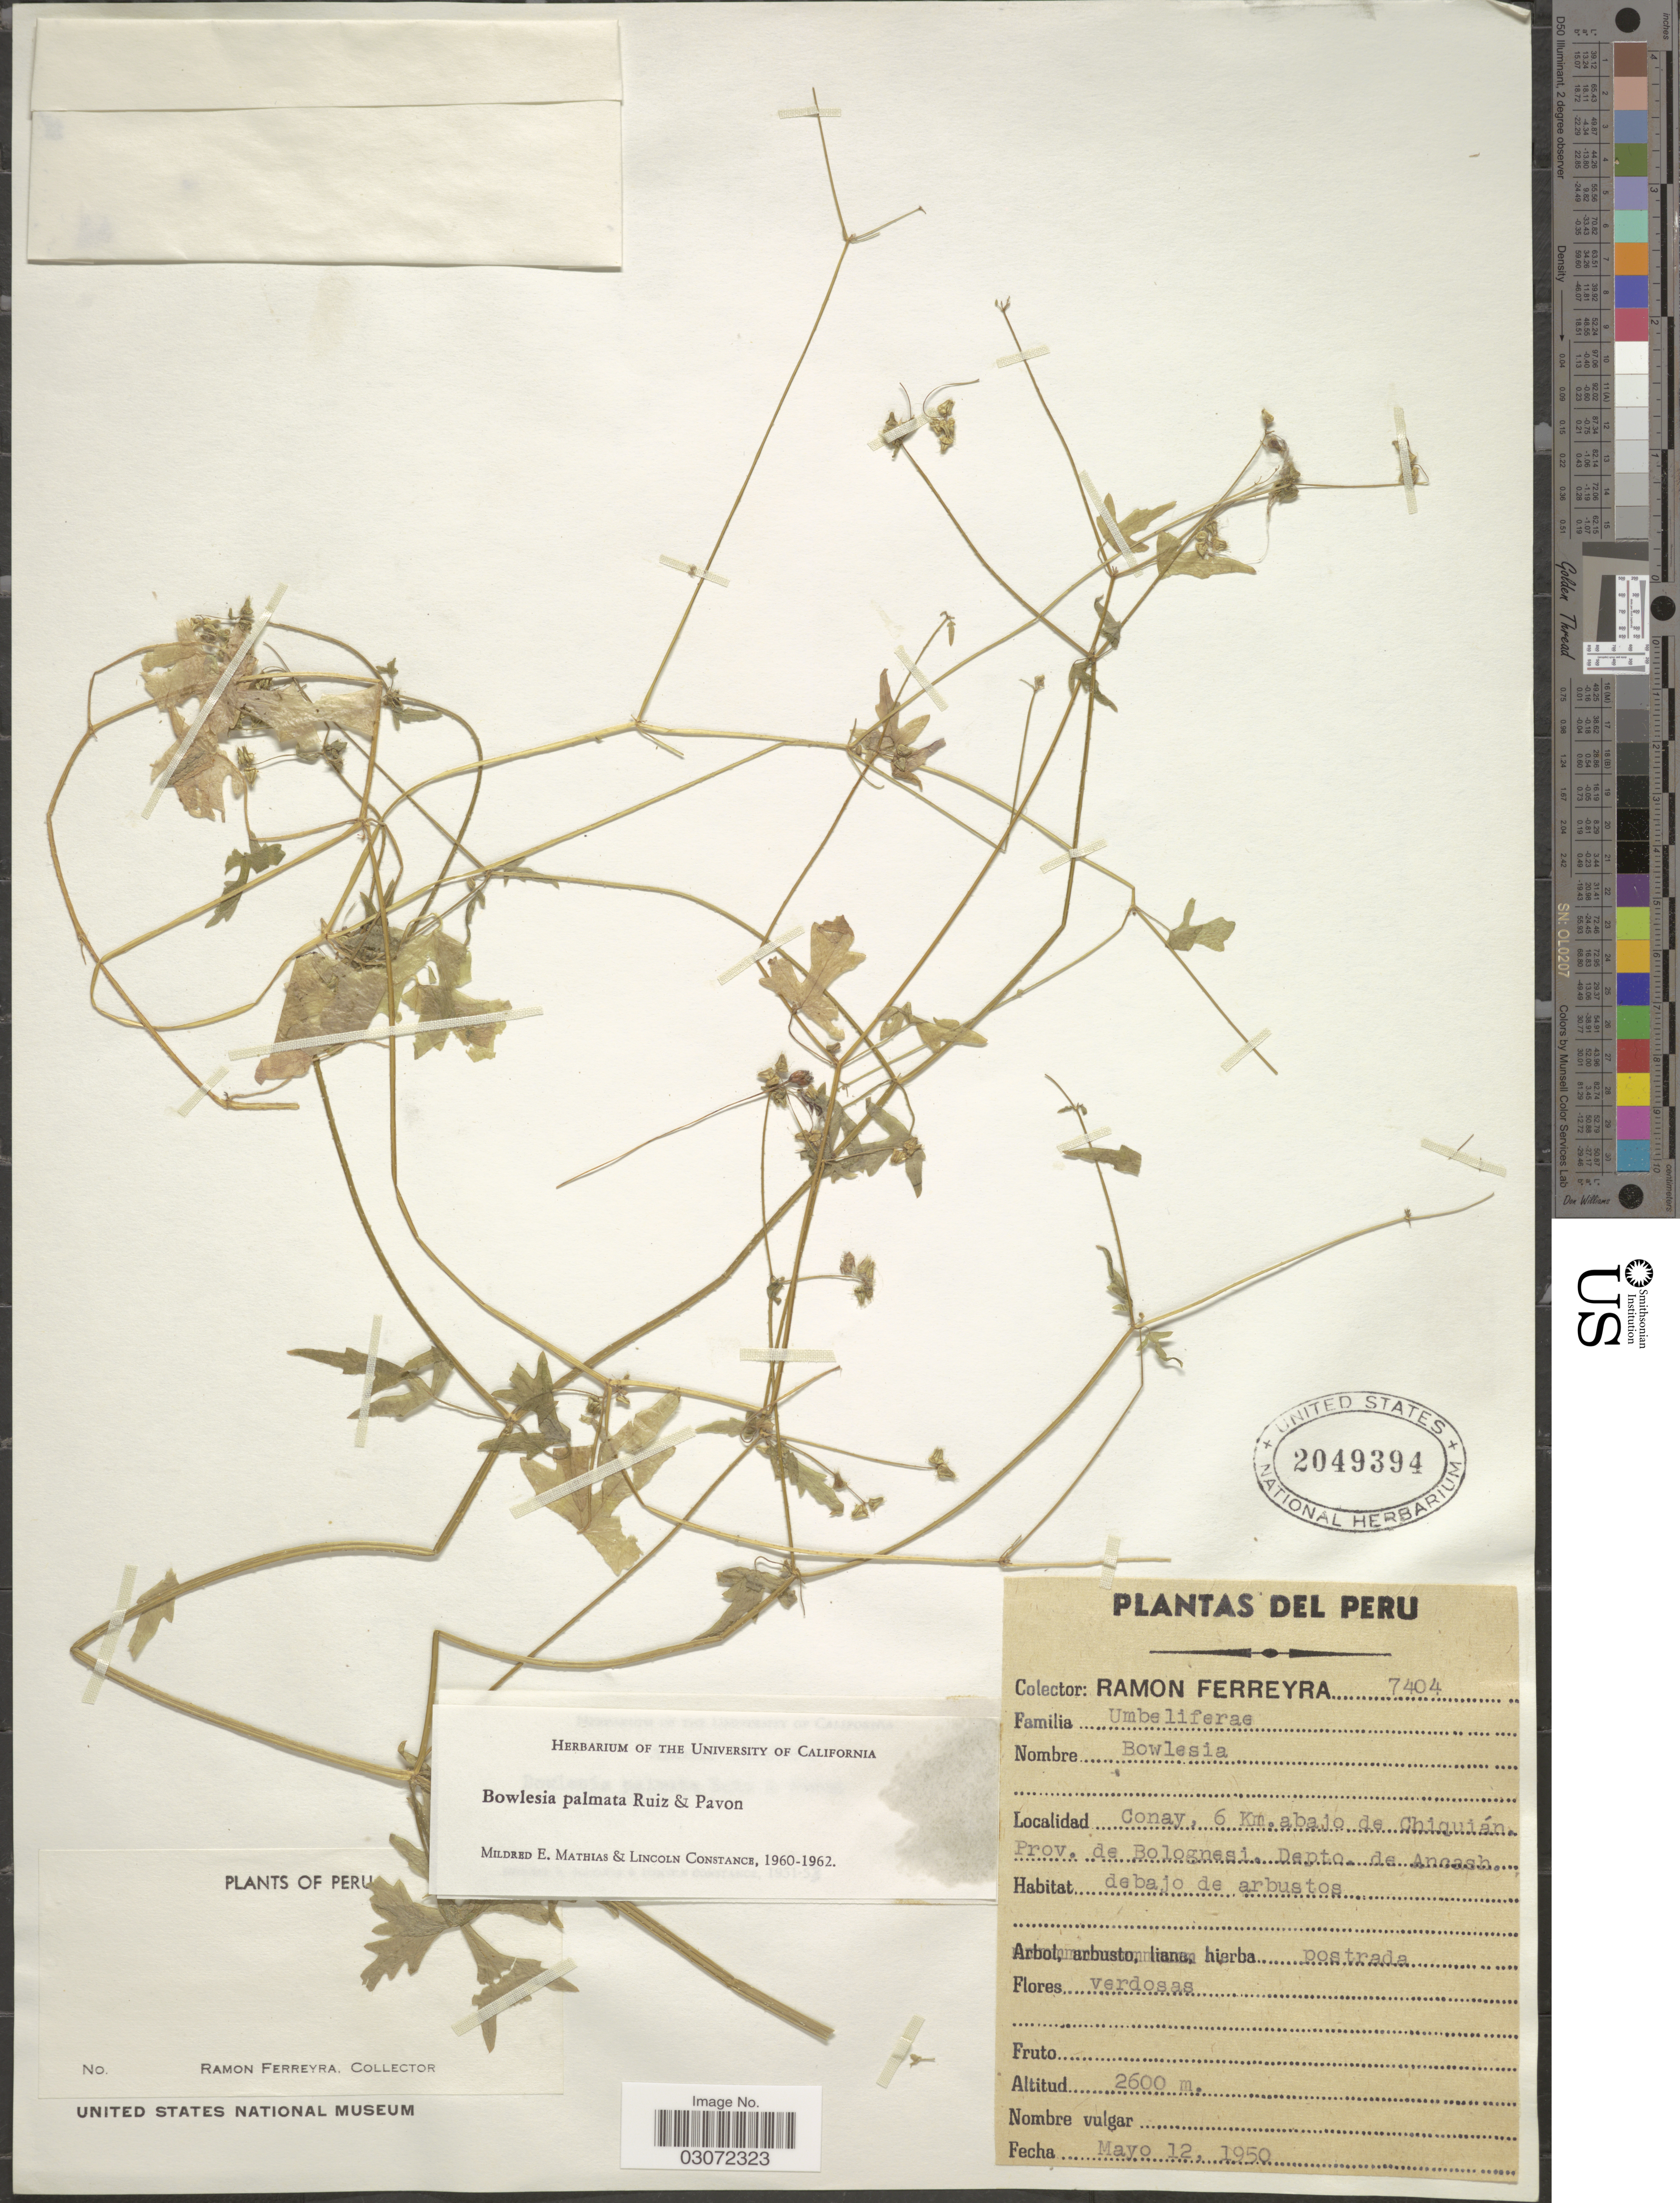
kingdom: Plantae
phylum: Tracheophyta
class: Magnoliopsida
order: Apiales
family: Apiaceae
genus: Bowlesia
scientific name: Bowlesia palmata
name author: Ruiz & Pav.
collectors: R. A. Ferreyra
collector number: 7404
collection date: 1950-05-12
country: Peru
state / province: Ancash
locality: Conay, 6 Km. abajo de Chiquián. Prov. de Bolognesi. Depto. de Ancash.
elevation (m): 2600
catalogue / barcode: US 2049394